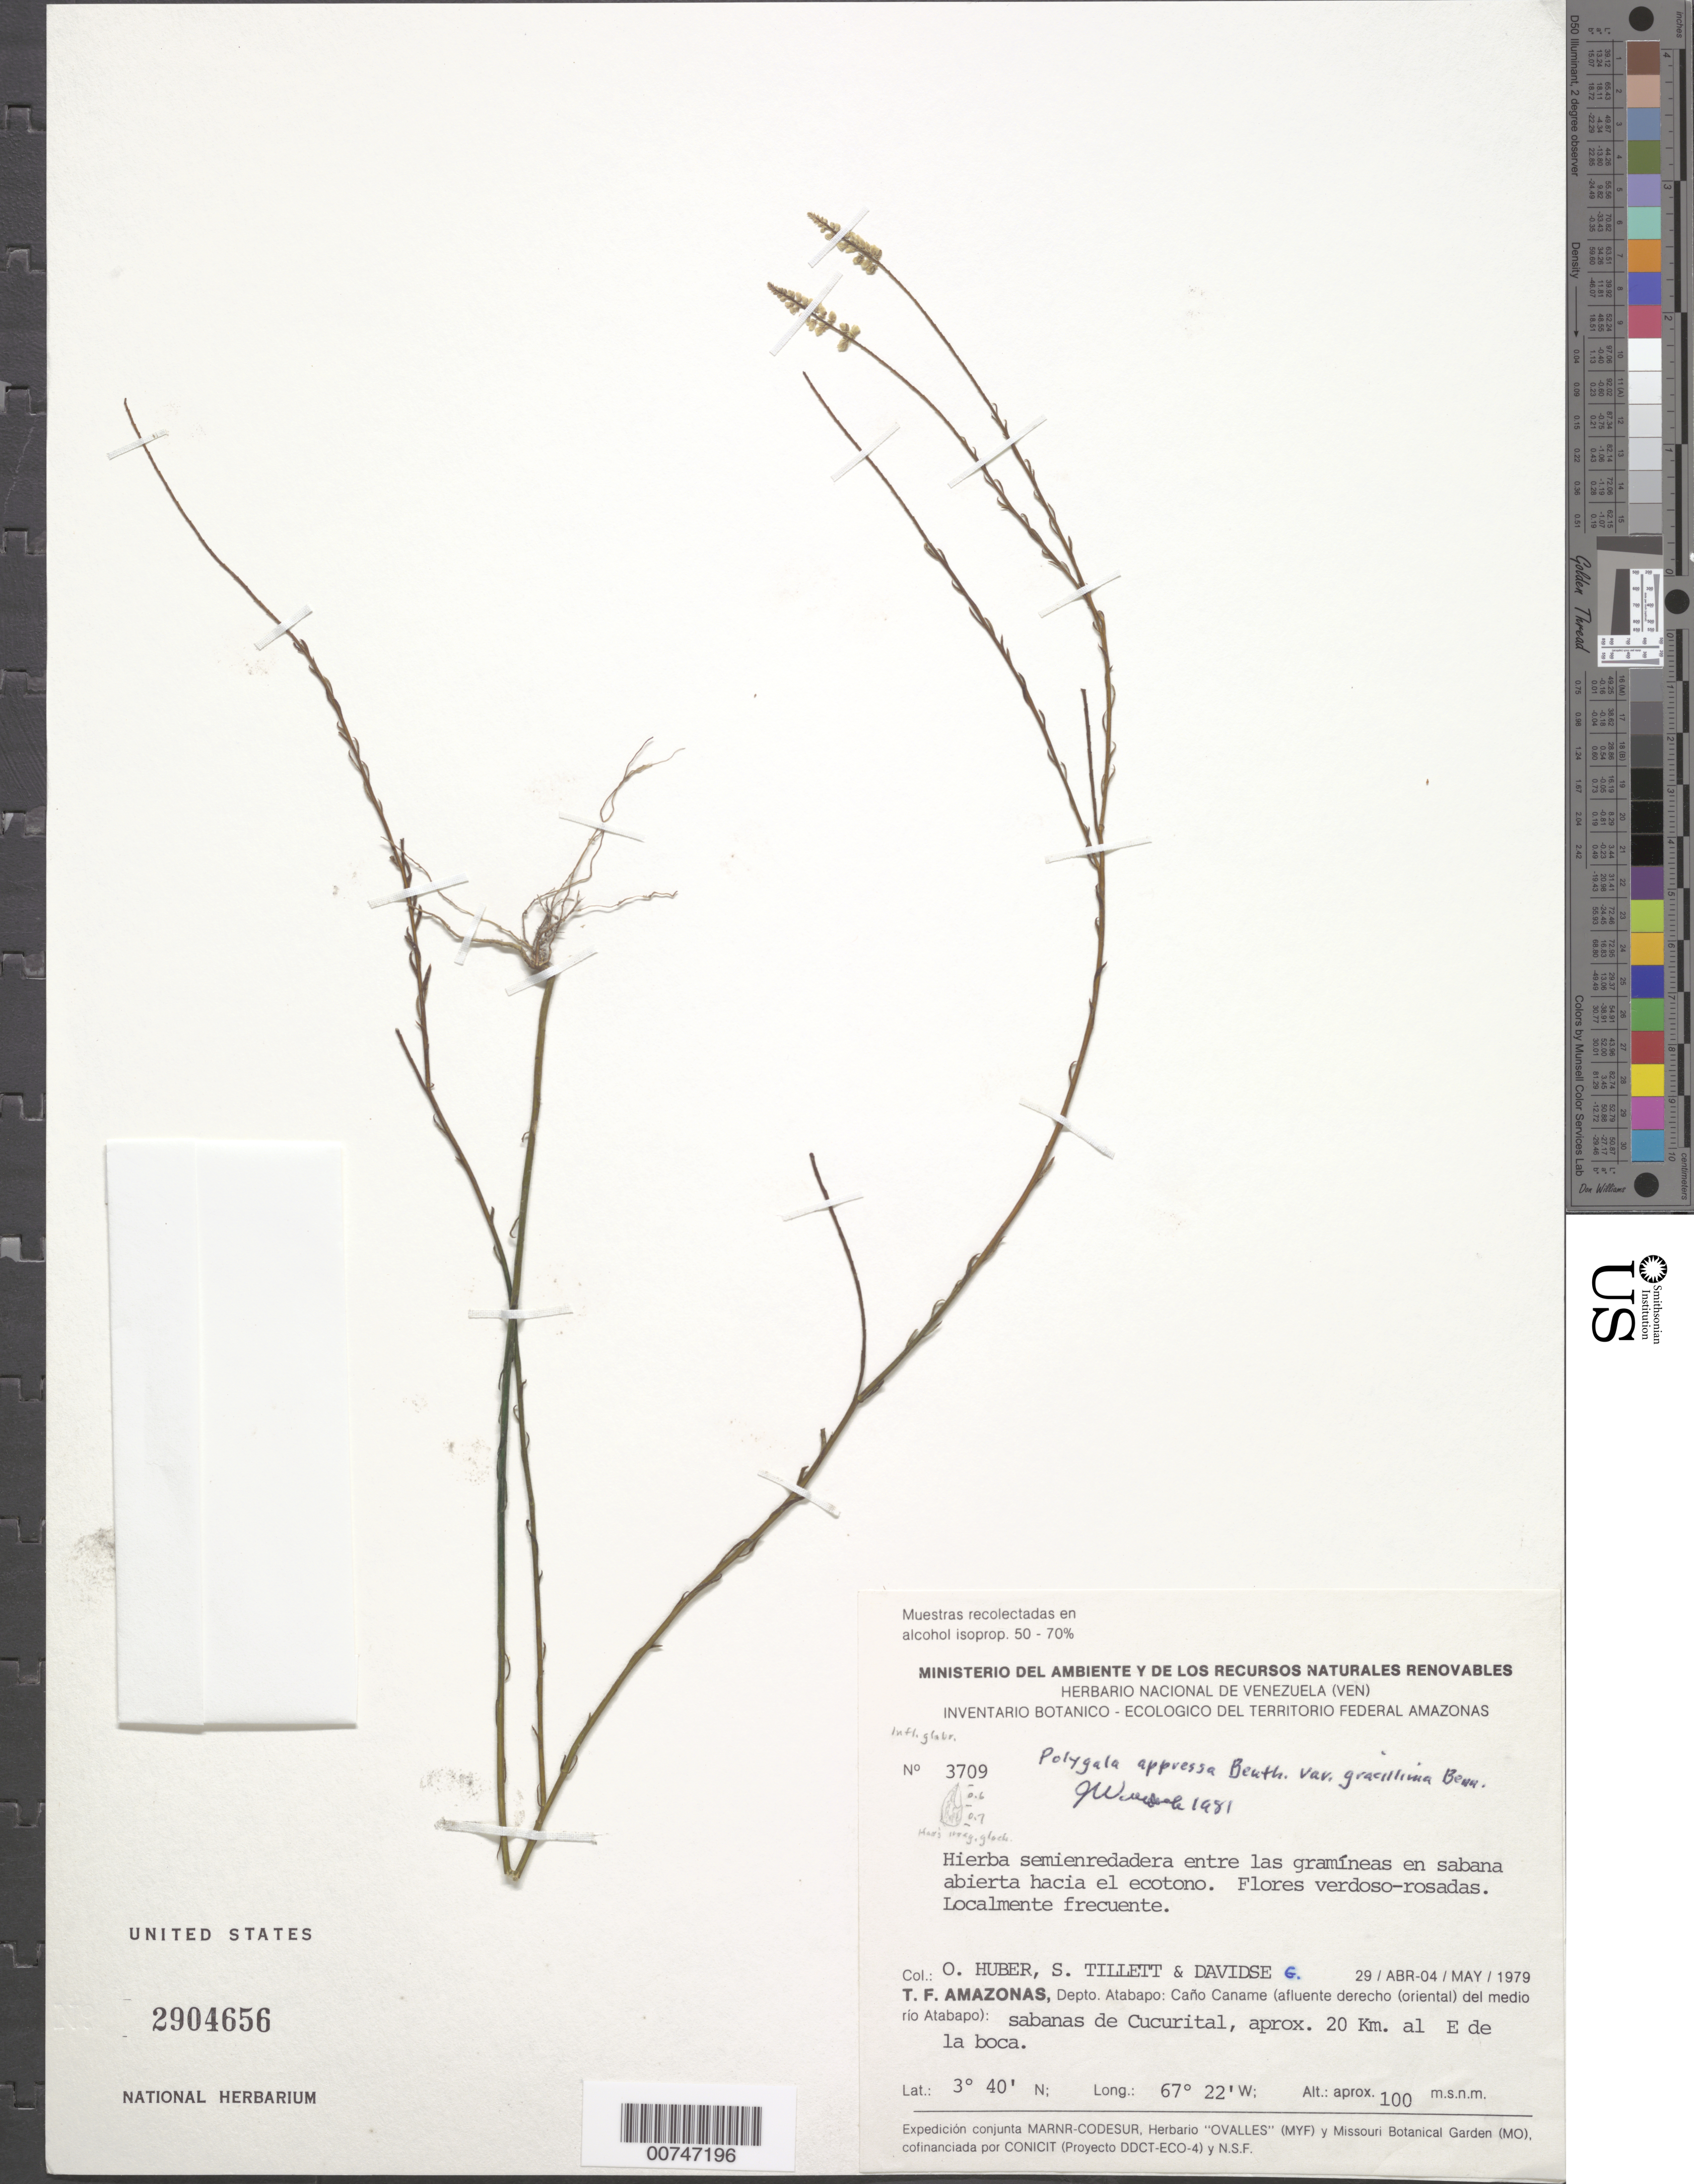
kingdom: Plantae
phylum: Tracheophyta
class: Magnoliopsida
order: Fabales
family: Polygalaceae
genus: Polygala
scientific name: Polygala appressa var. gracillima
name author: (S. Watson) A.W. Benn.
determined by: Wurdack, John J., (US), US (UNITED STATES)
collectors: O. Huber, S. S. Tillett & G. Davidse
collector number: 3709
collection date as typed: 29-Apr-79 to 4-May-79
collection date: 1979-04-29/1979-05-04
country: Venezuela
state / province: Amazonas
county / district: Atabapo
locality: Caño Caname (afluente derecho del medio Río Atabapo); Sabanas de Cucurital, aprox 20km al E de la boca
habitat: Entre las gramineas en sabana abierta hacia el ecotono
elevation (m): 100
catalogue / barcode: US 2904656